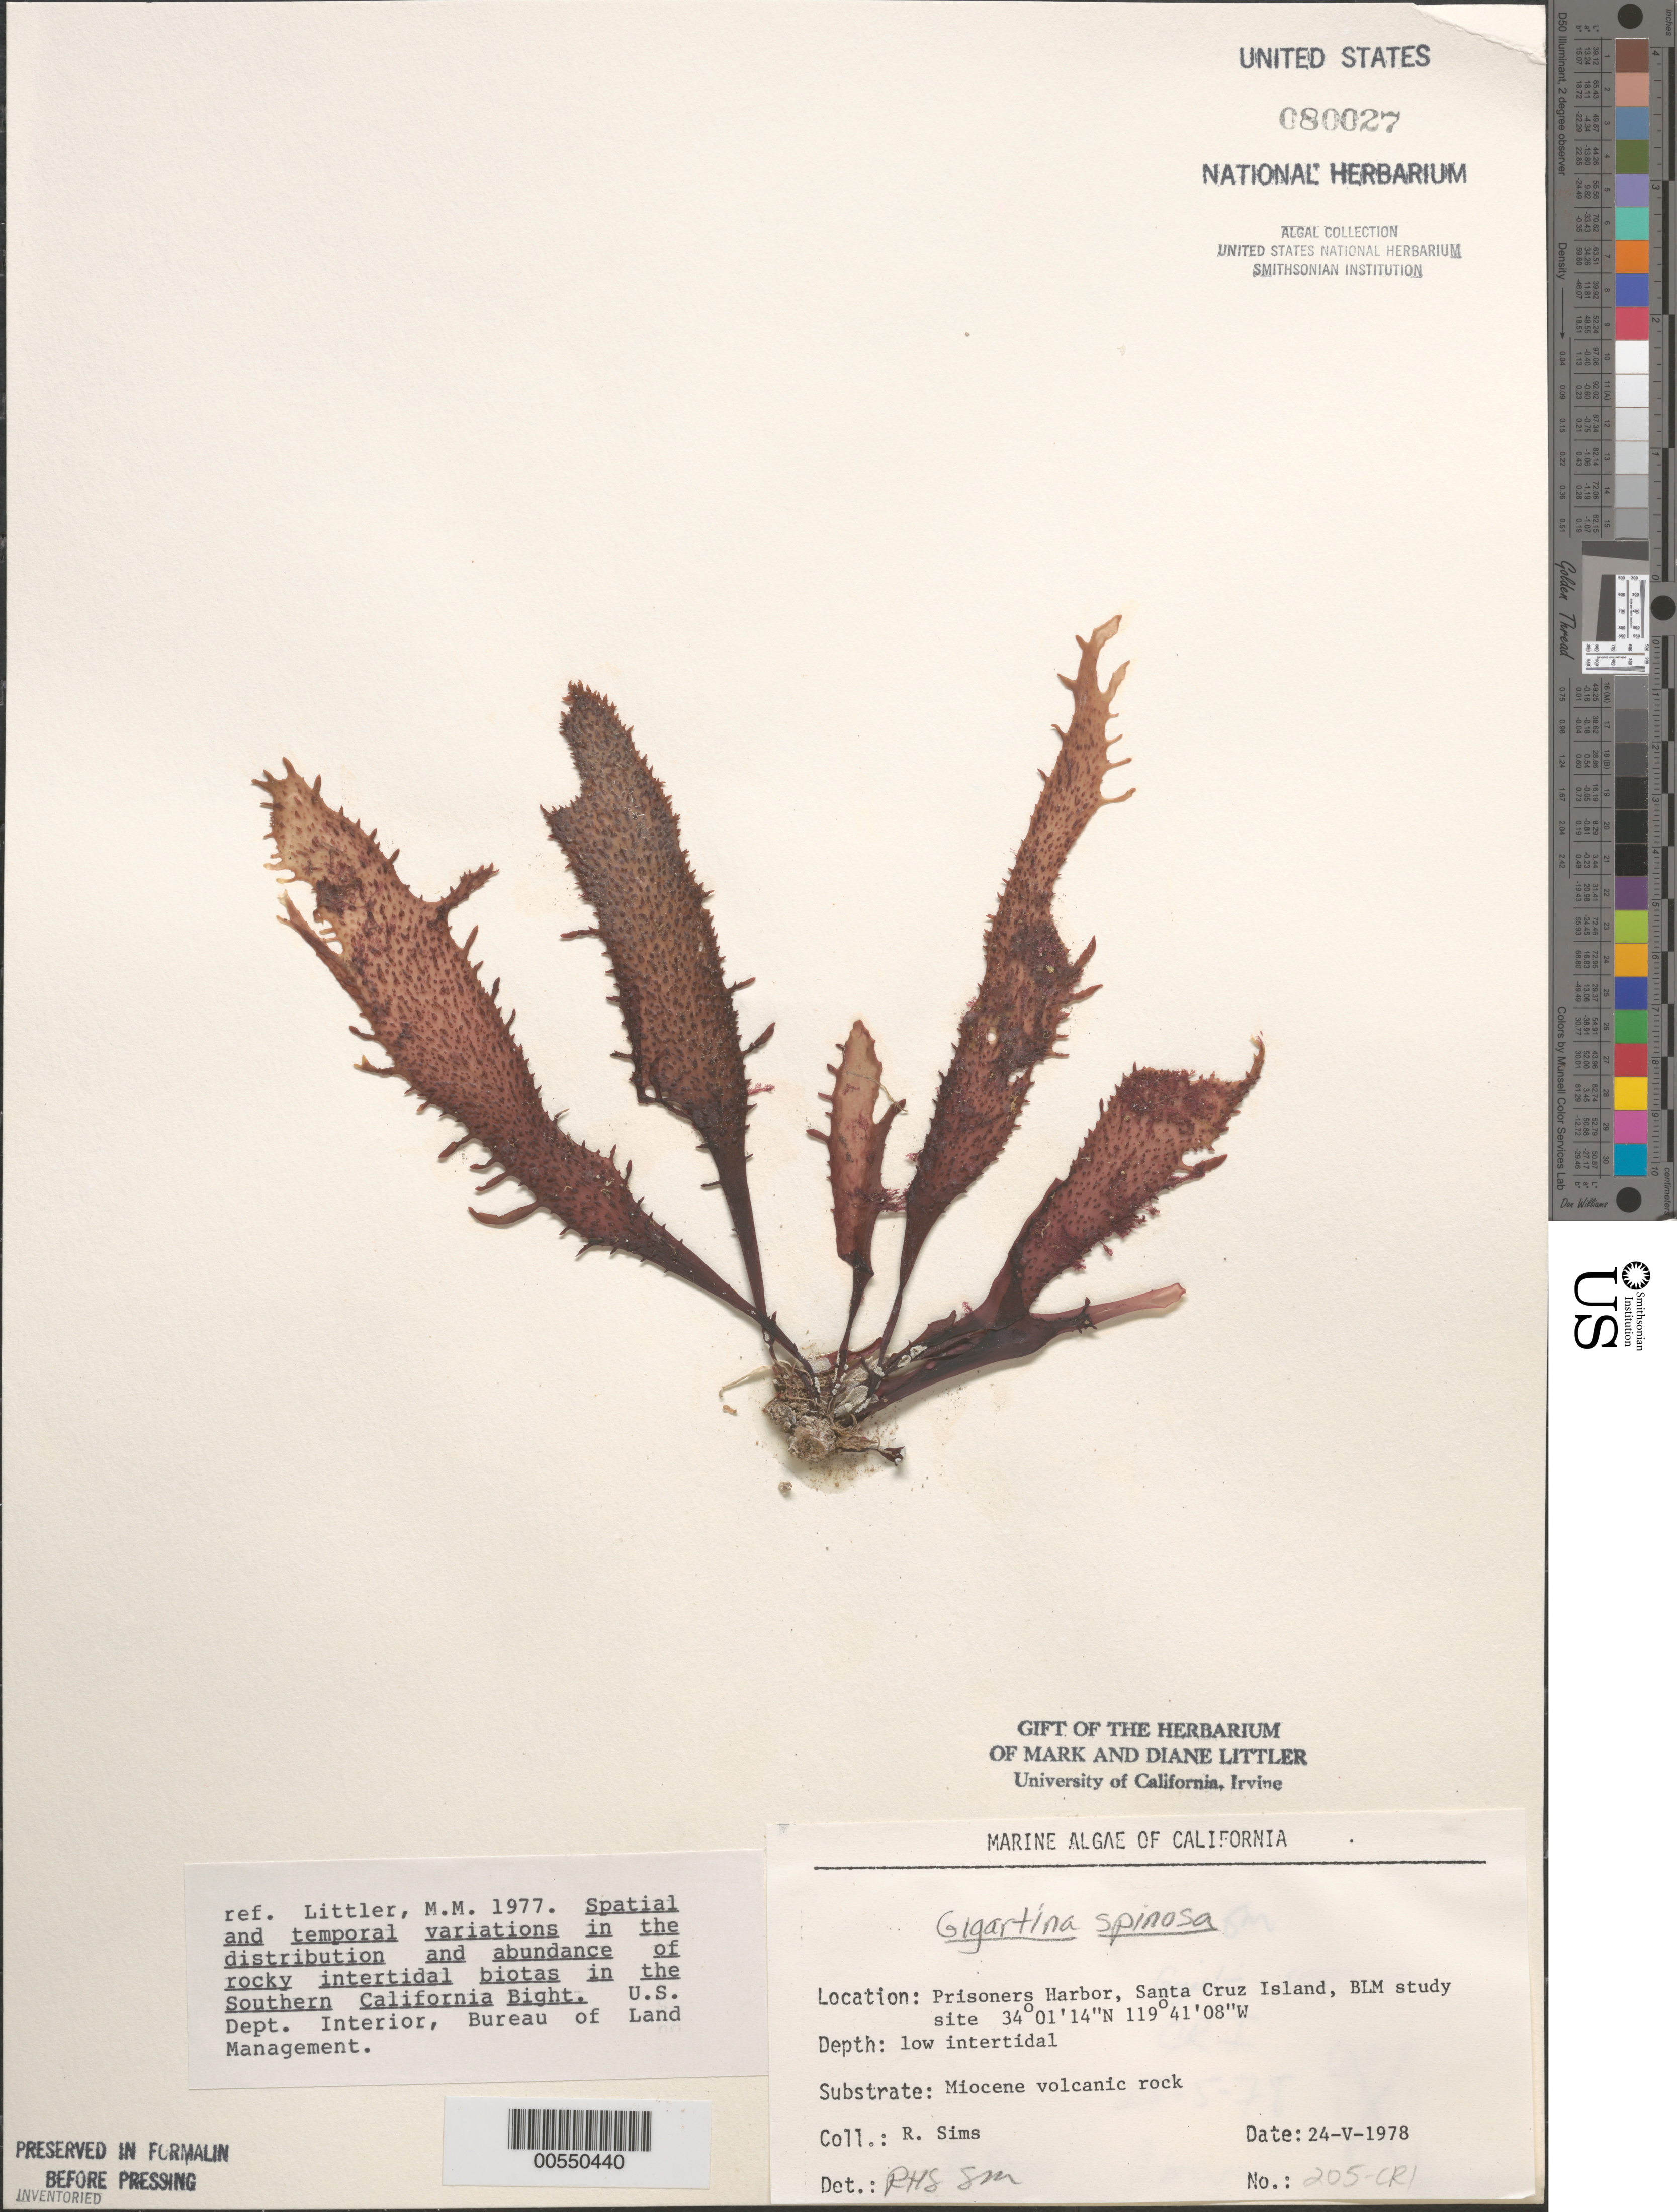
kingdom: Plantae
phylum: Rhodophyta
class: Florideophyceae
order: Gigartinales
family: Gigartinaceae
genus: Chondracanthus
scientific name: Chondracanthus spinosus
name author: (Kütz.) Guiry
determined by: Algae name updating Project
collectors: R. H. Sims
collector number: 205-cri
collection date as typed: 24 May 1978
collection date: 1978-05-24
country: United States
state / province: California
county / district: Santa Barbara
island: Santa Cruz Island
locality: Prisoners Harbor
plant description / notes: BLM-SOCALBIGHT Rocky Intertidal Survey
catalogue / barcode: US 80027